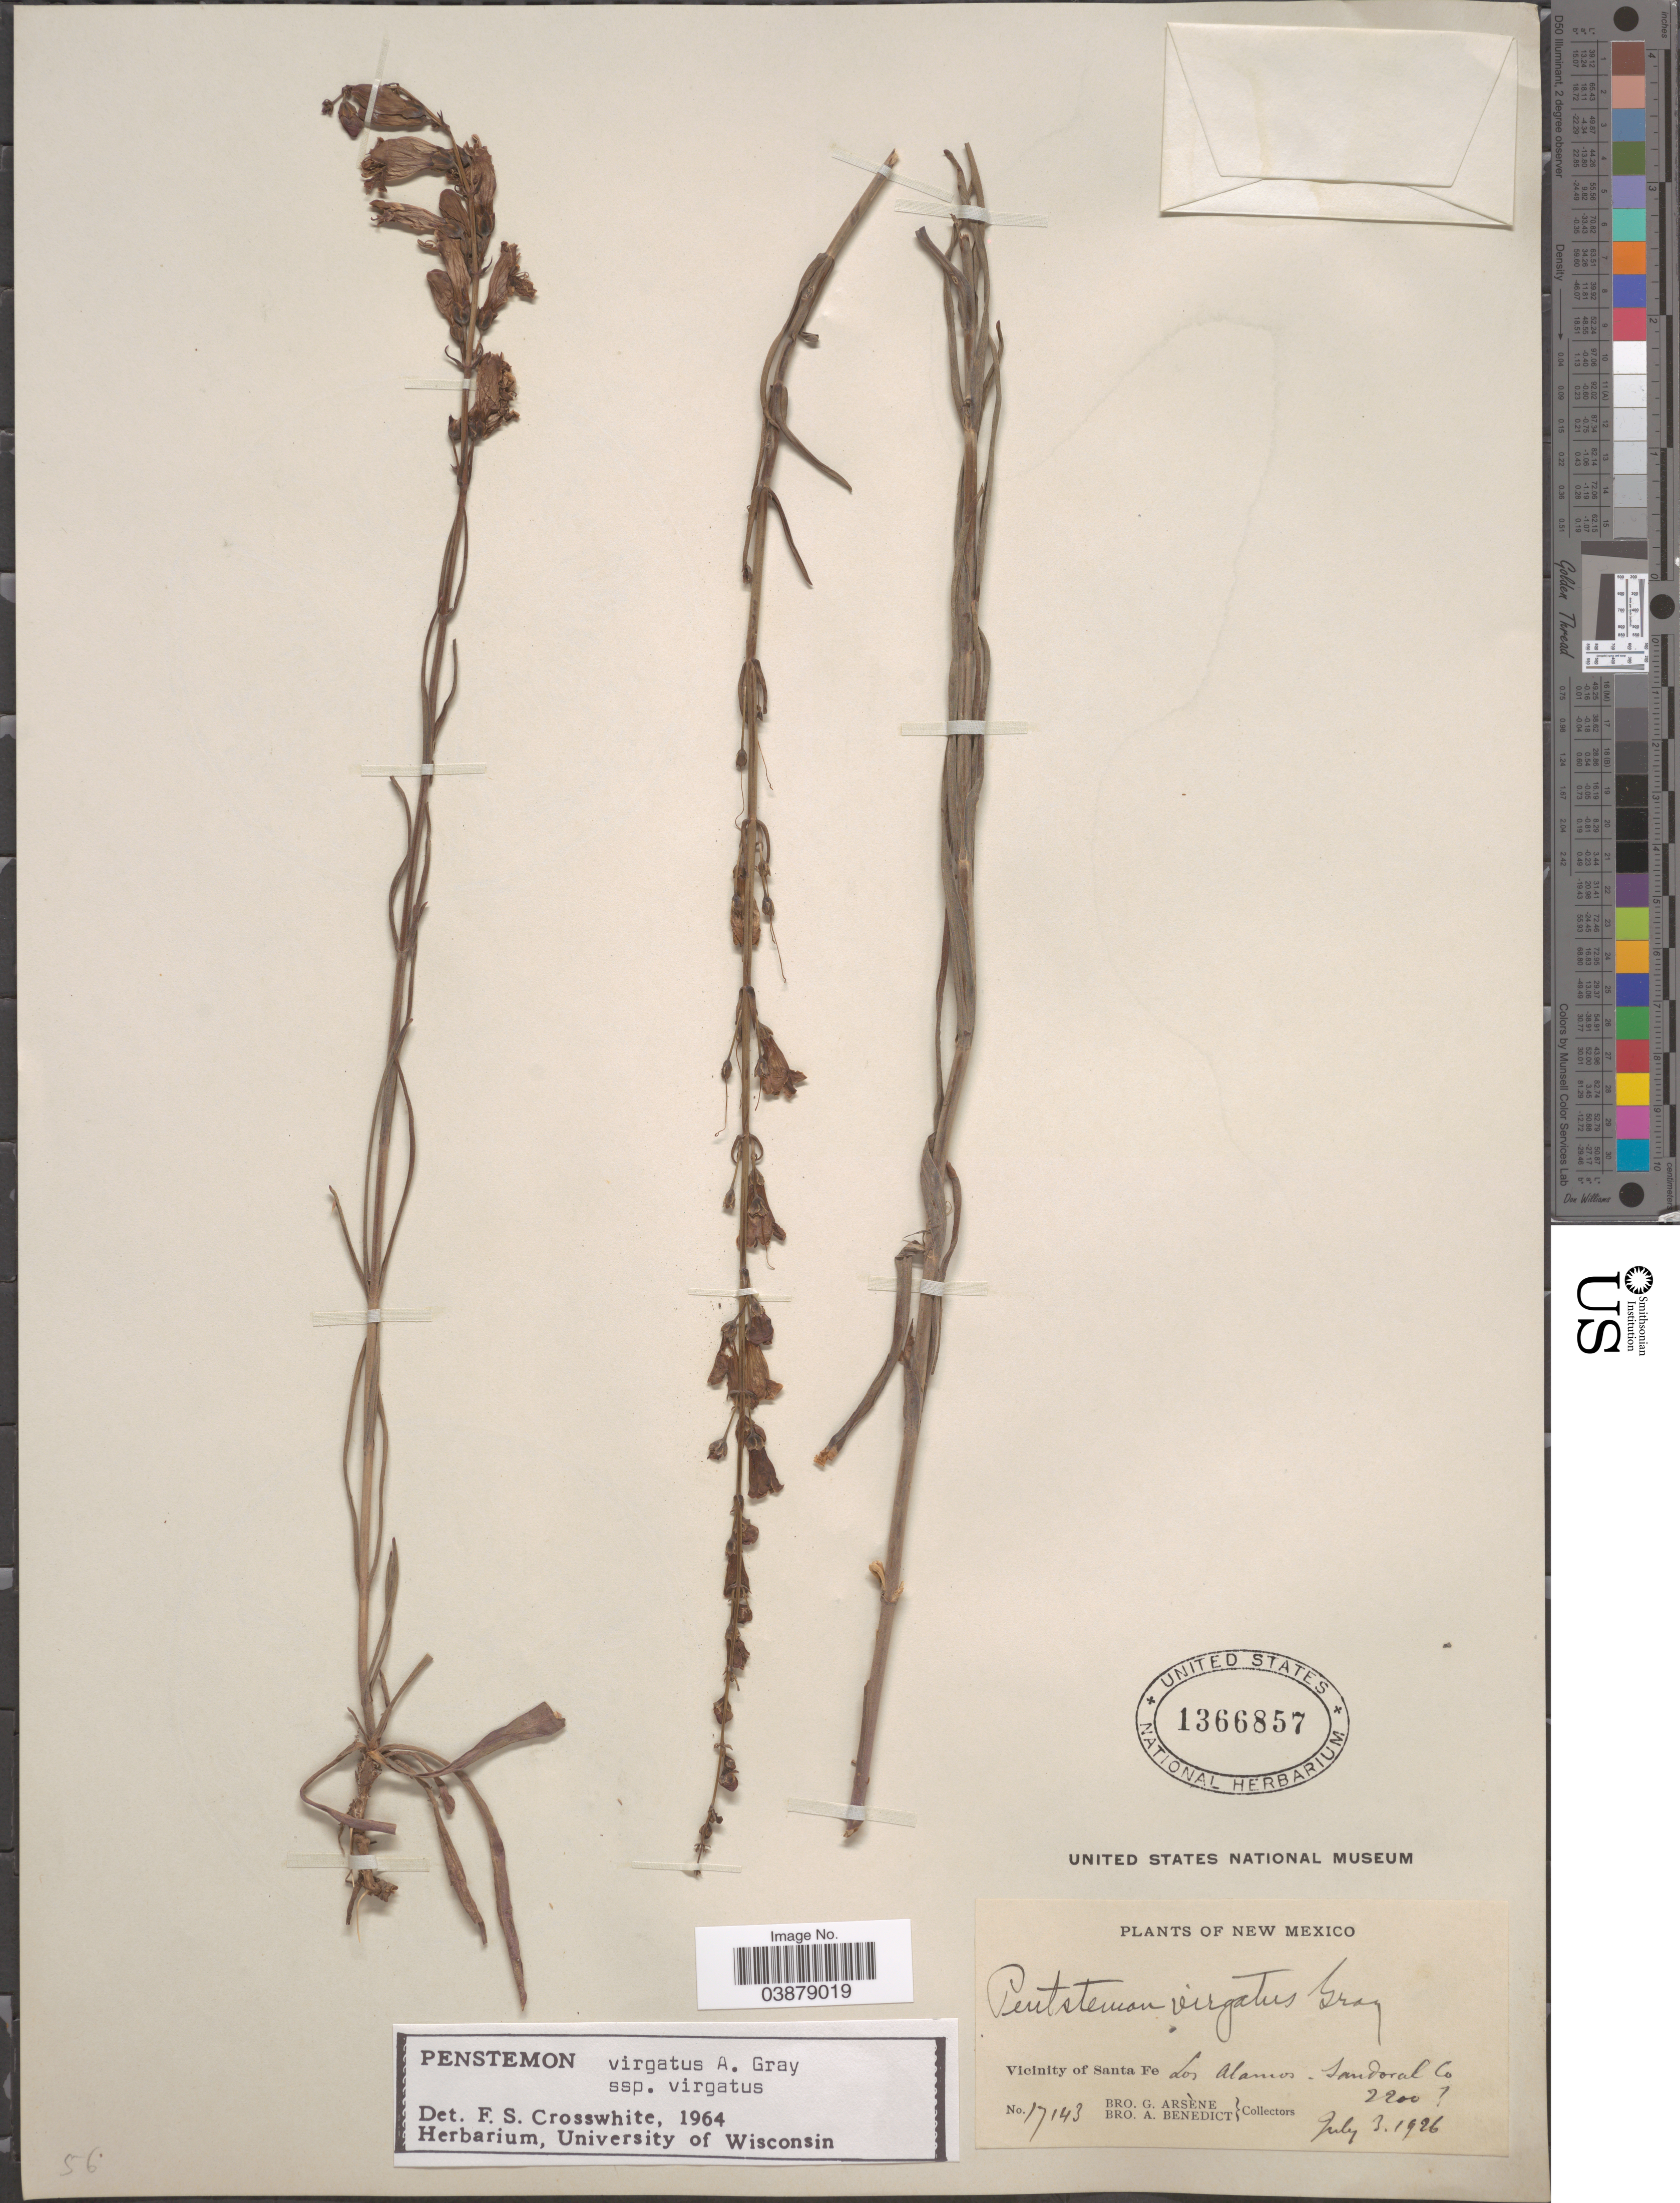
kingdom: Plantae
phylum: Tracheophyta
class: Magnoliopsida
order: Lamiales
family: Plantaginaceae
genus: Penstemon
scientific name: Penstemon virgatus subsp. virgatus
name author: A. Gray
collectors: Bro. G. Arsène & Bro. A. Benedict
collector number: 17143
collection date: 1926-07-03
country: United States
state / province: New Mexico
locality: Vicinity of Santa Fe. Los Alamos. Sandoval Co.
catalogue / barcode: US 1366857